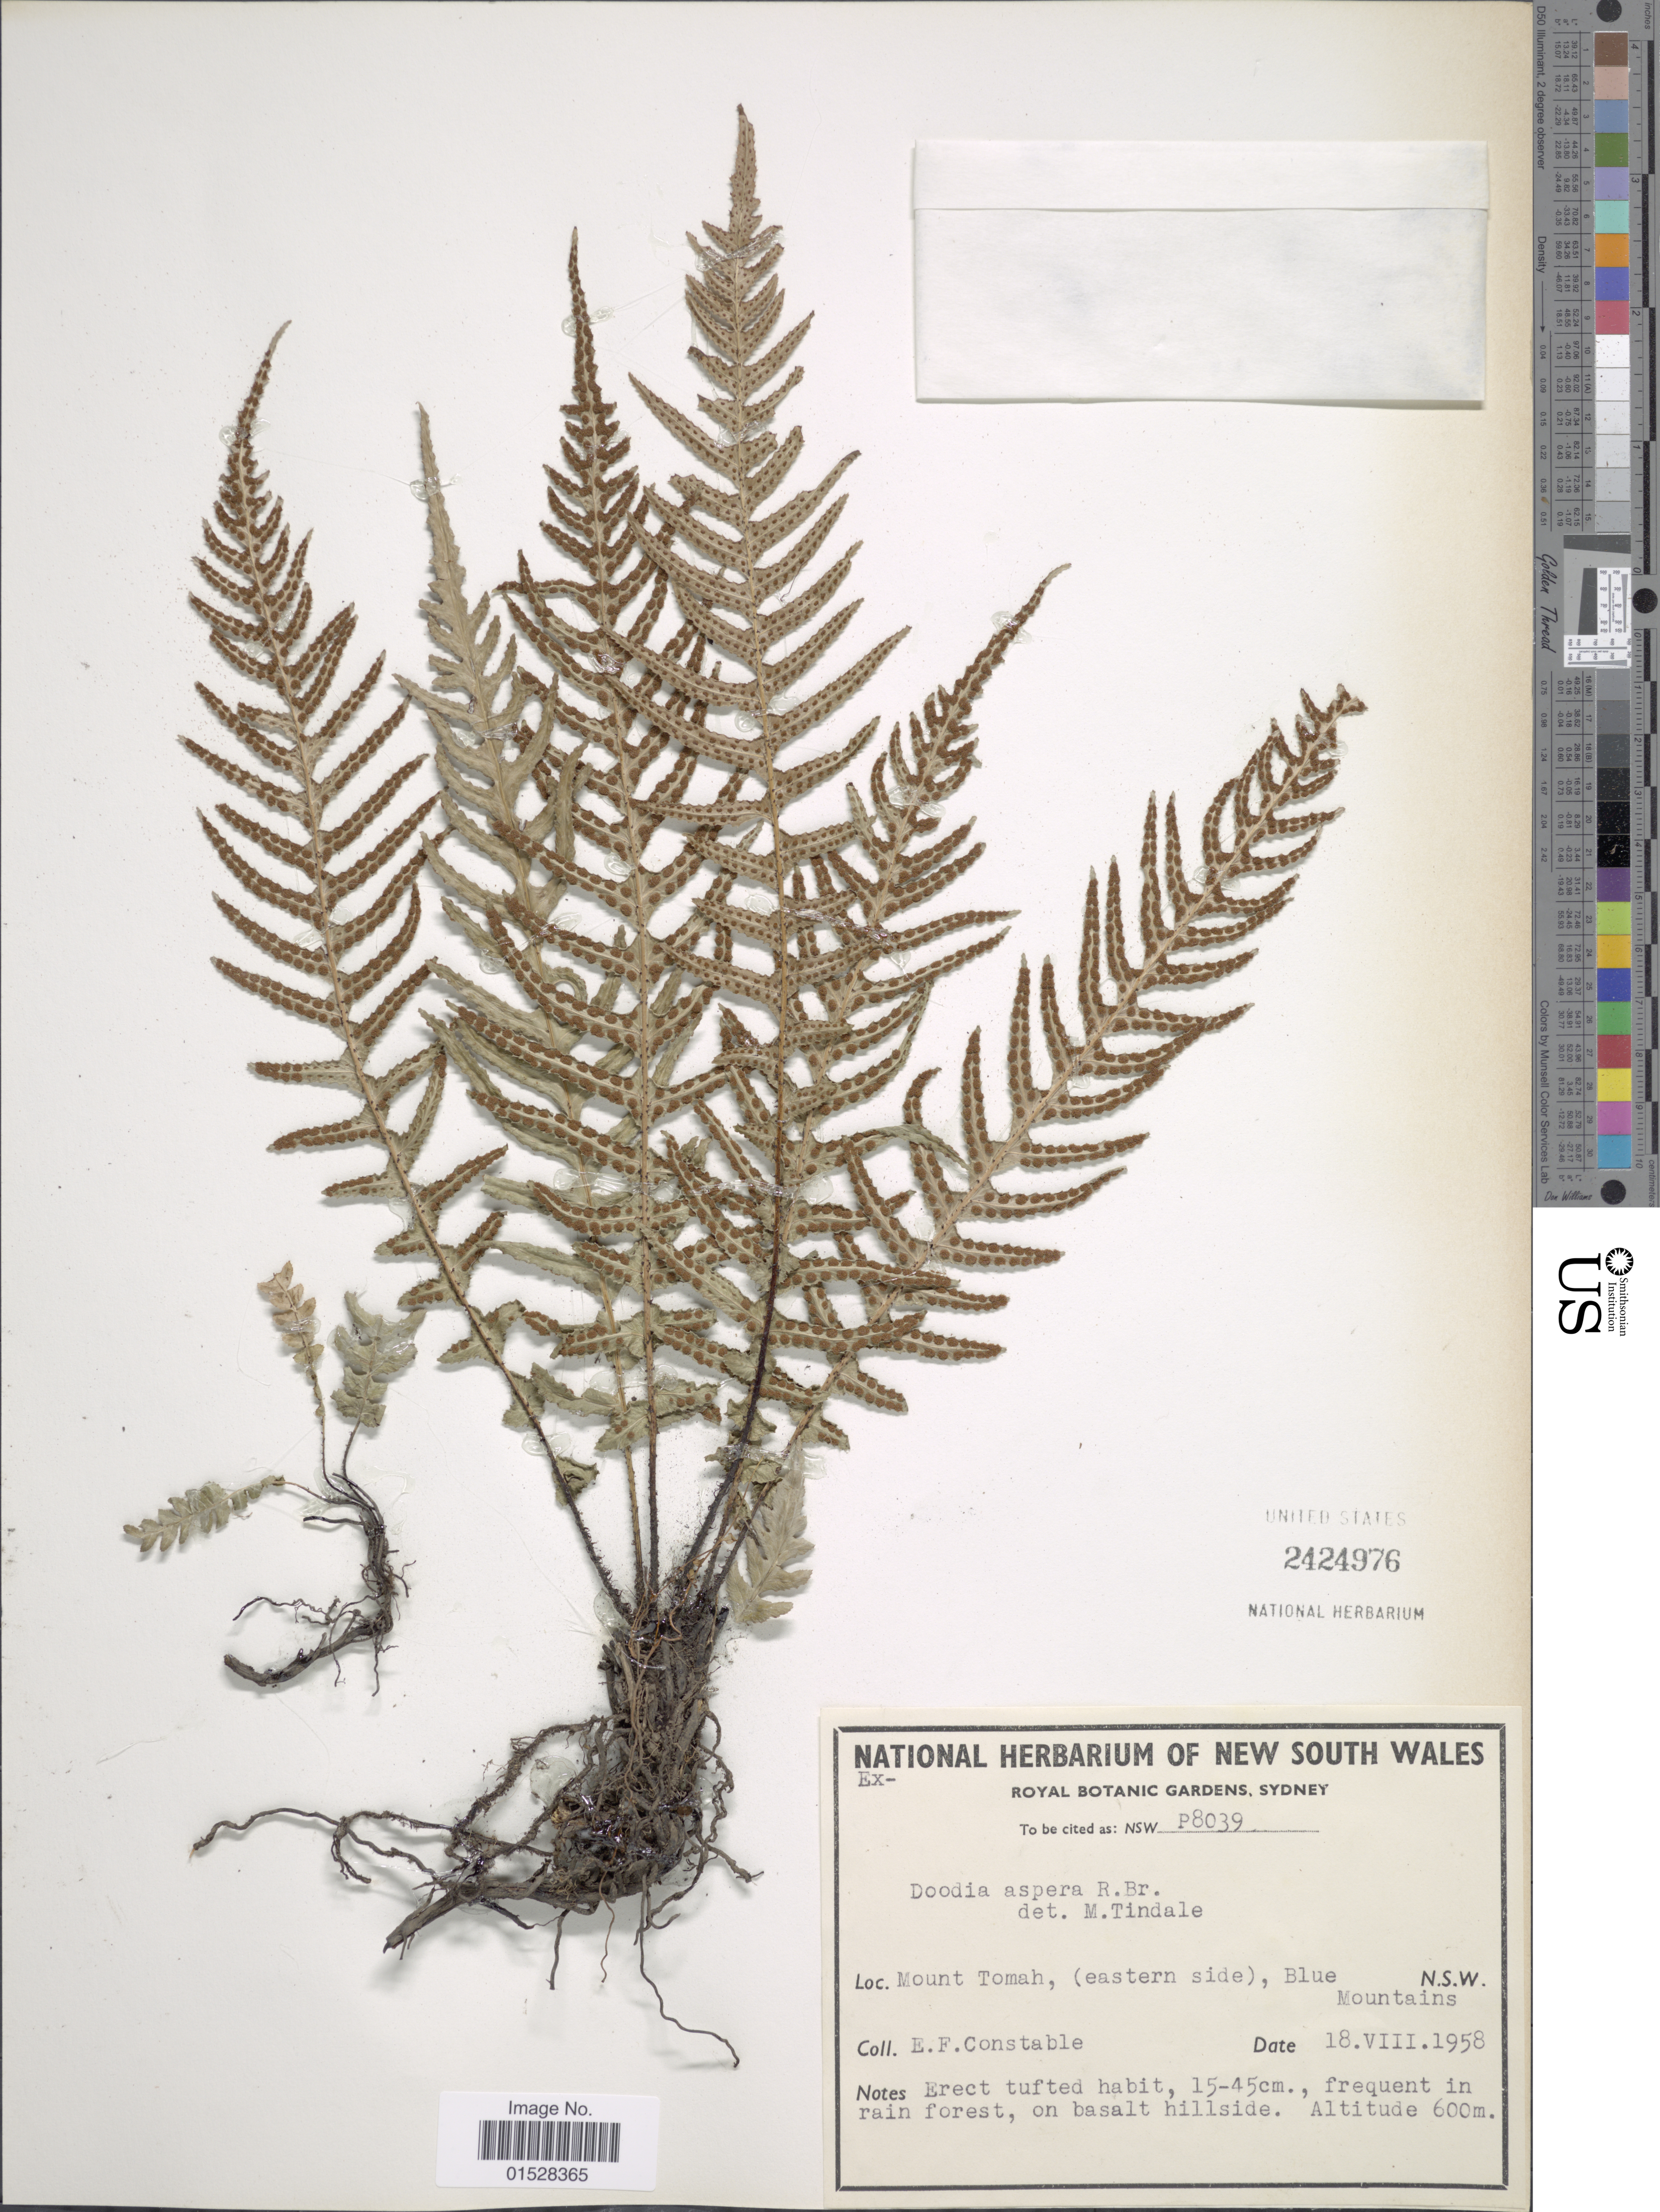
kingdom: Plantae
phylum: Tracheophyta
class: Polypodiopsida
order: Polypodiales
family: Blechnaceae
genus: Blechnum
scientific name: Blechnum neohollandicum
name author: Christenh.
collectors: E. F. Constable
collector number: P8039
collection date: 1958-08-18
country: Australia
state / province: New South Wales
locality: Mount Tomah, (eastern side), Blue Mountains.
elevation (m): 600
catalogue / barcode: US 2424976